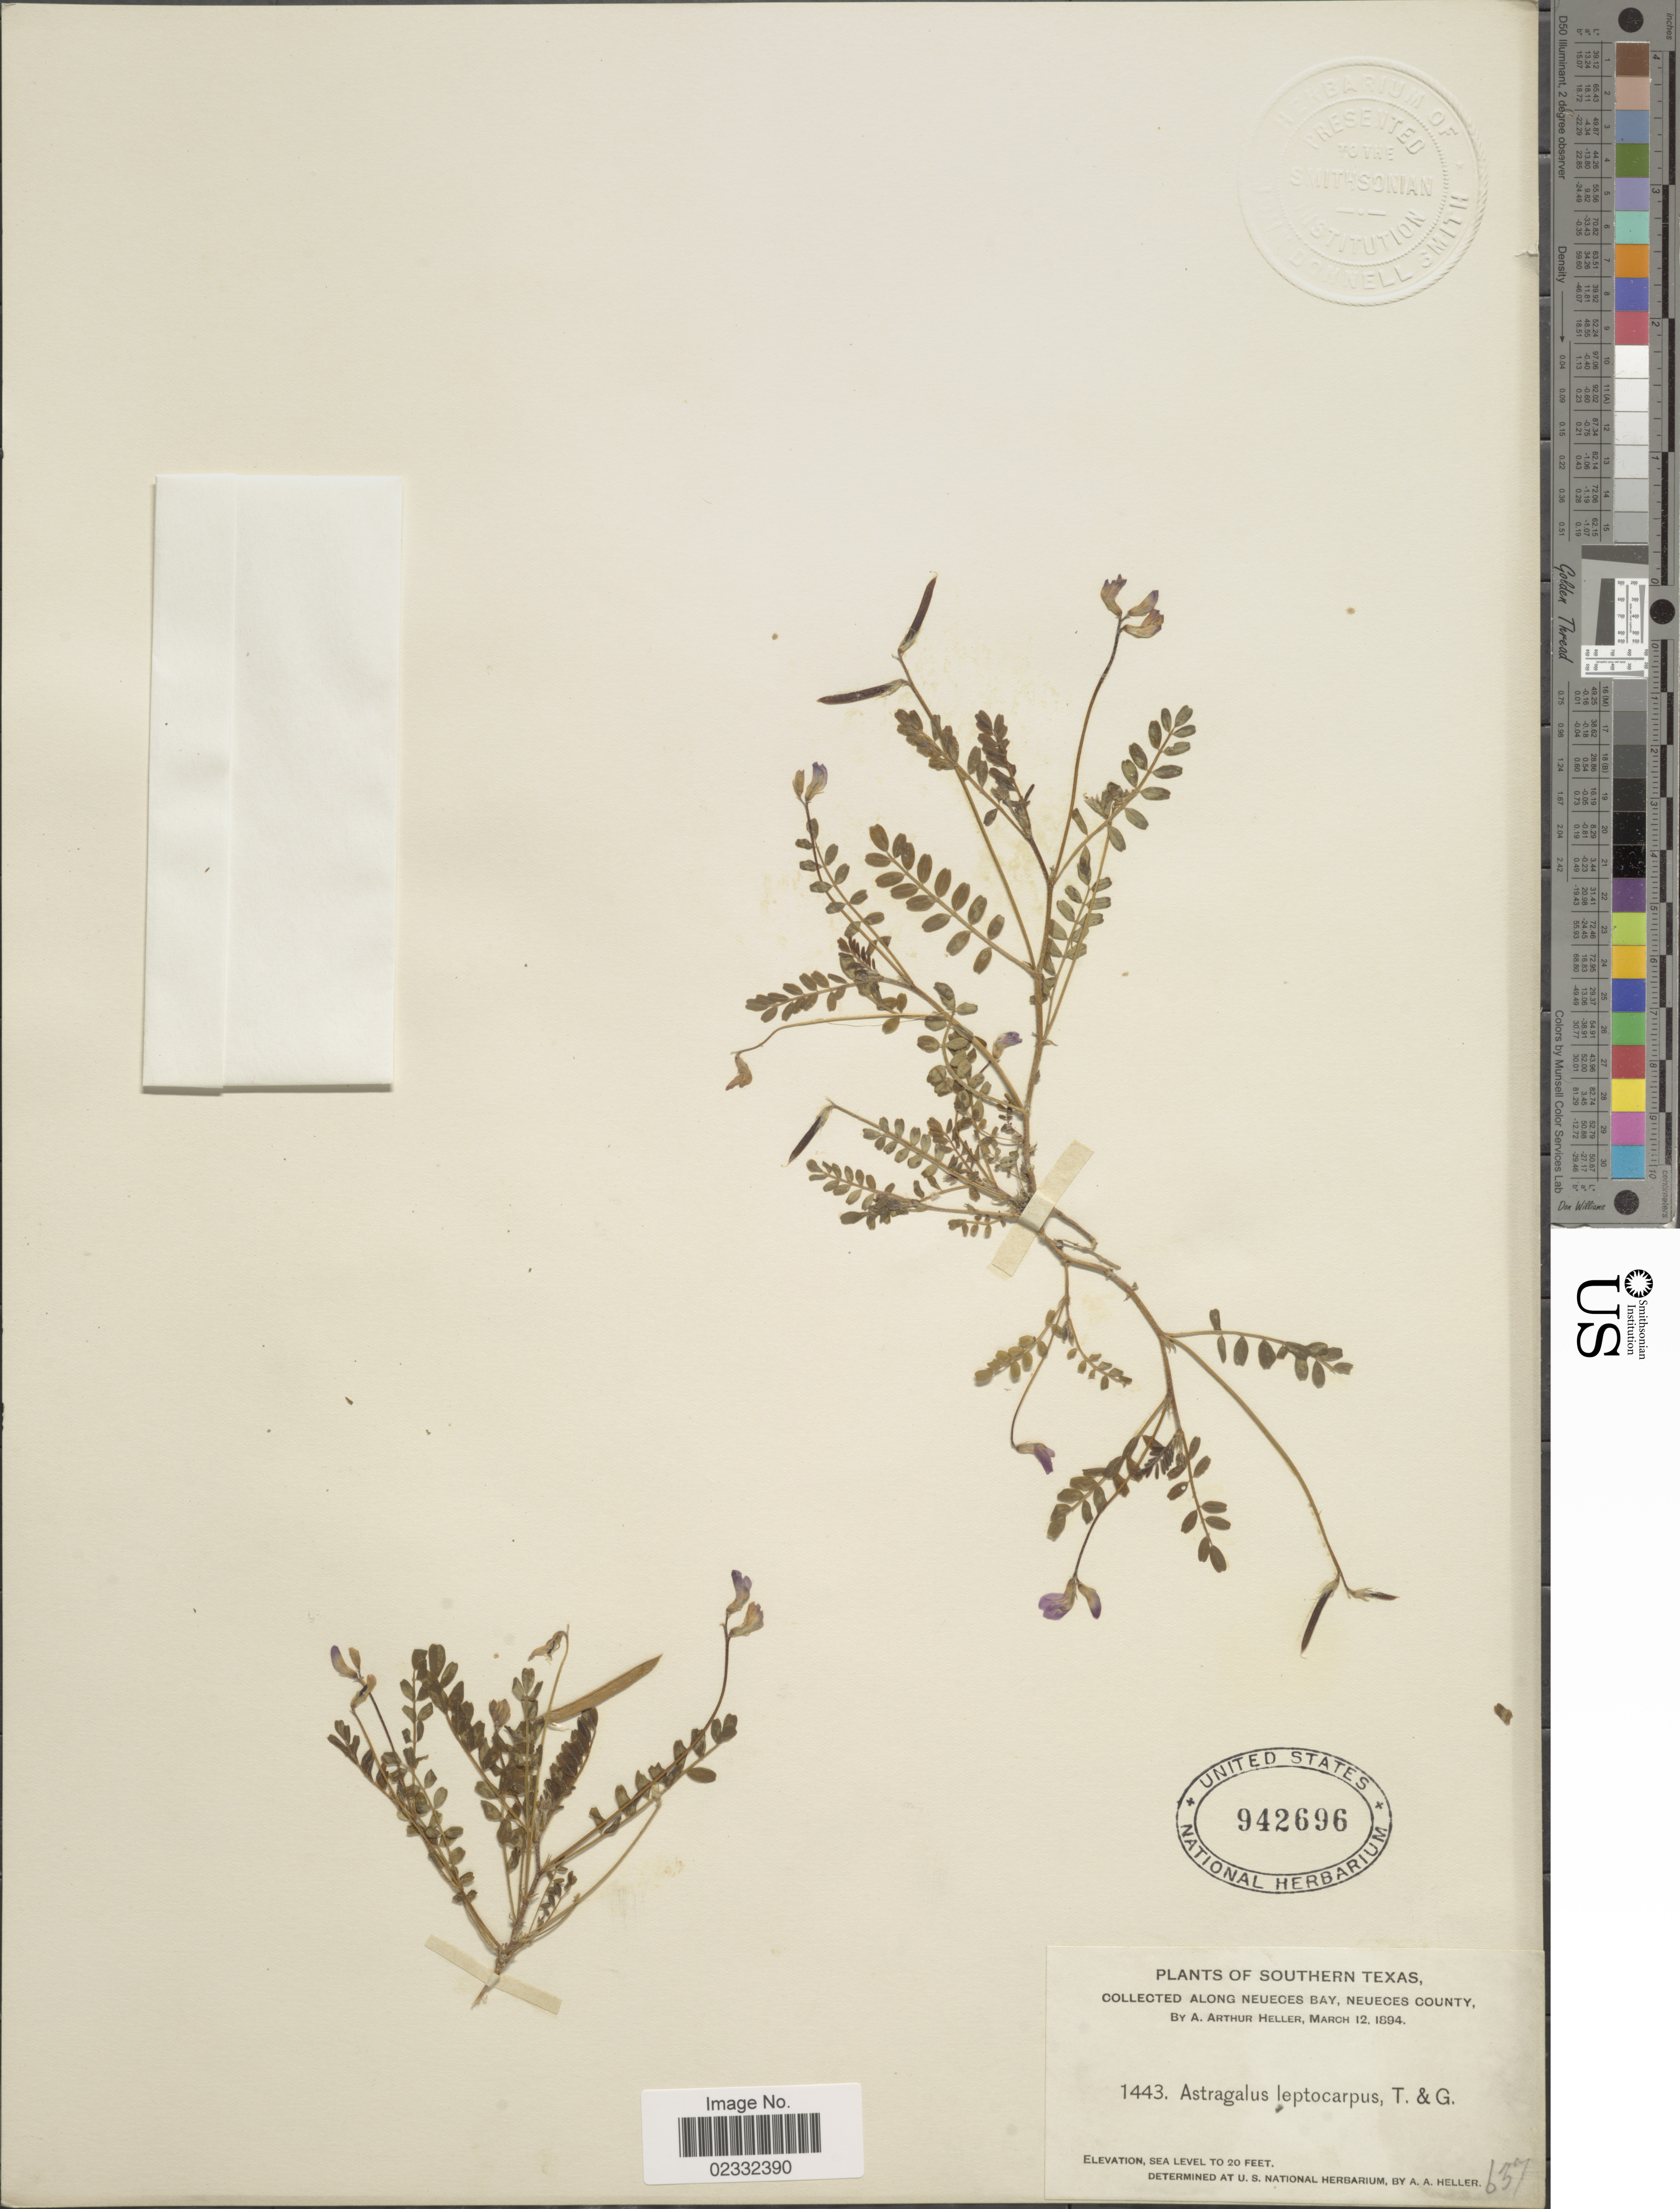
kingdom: Plantae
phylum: Tracheophyta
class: Magnoliopsida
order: Fabales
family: Fabaceae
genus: Astragalus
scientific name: Astragalus leptocarpus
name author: Torr. & A. Gray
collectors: A. A. Heller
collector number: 1443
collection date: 1894-03-12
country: United States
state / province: Texas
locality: Southern Texas, along Neueces Bay, Neueces County.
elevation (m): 6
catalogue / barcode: US 942696